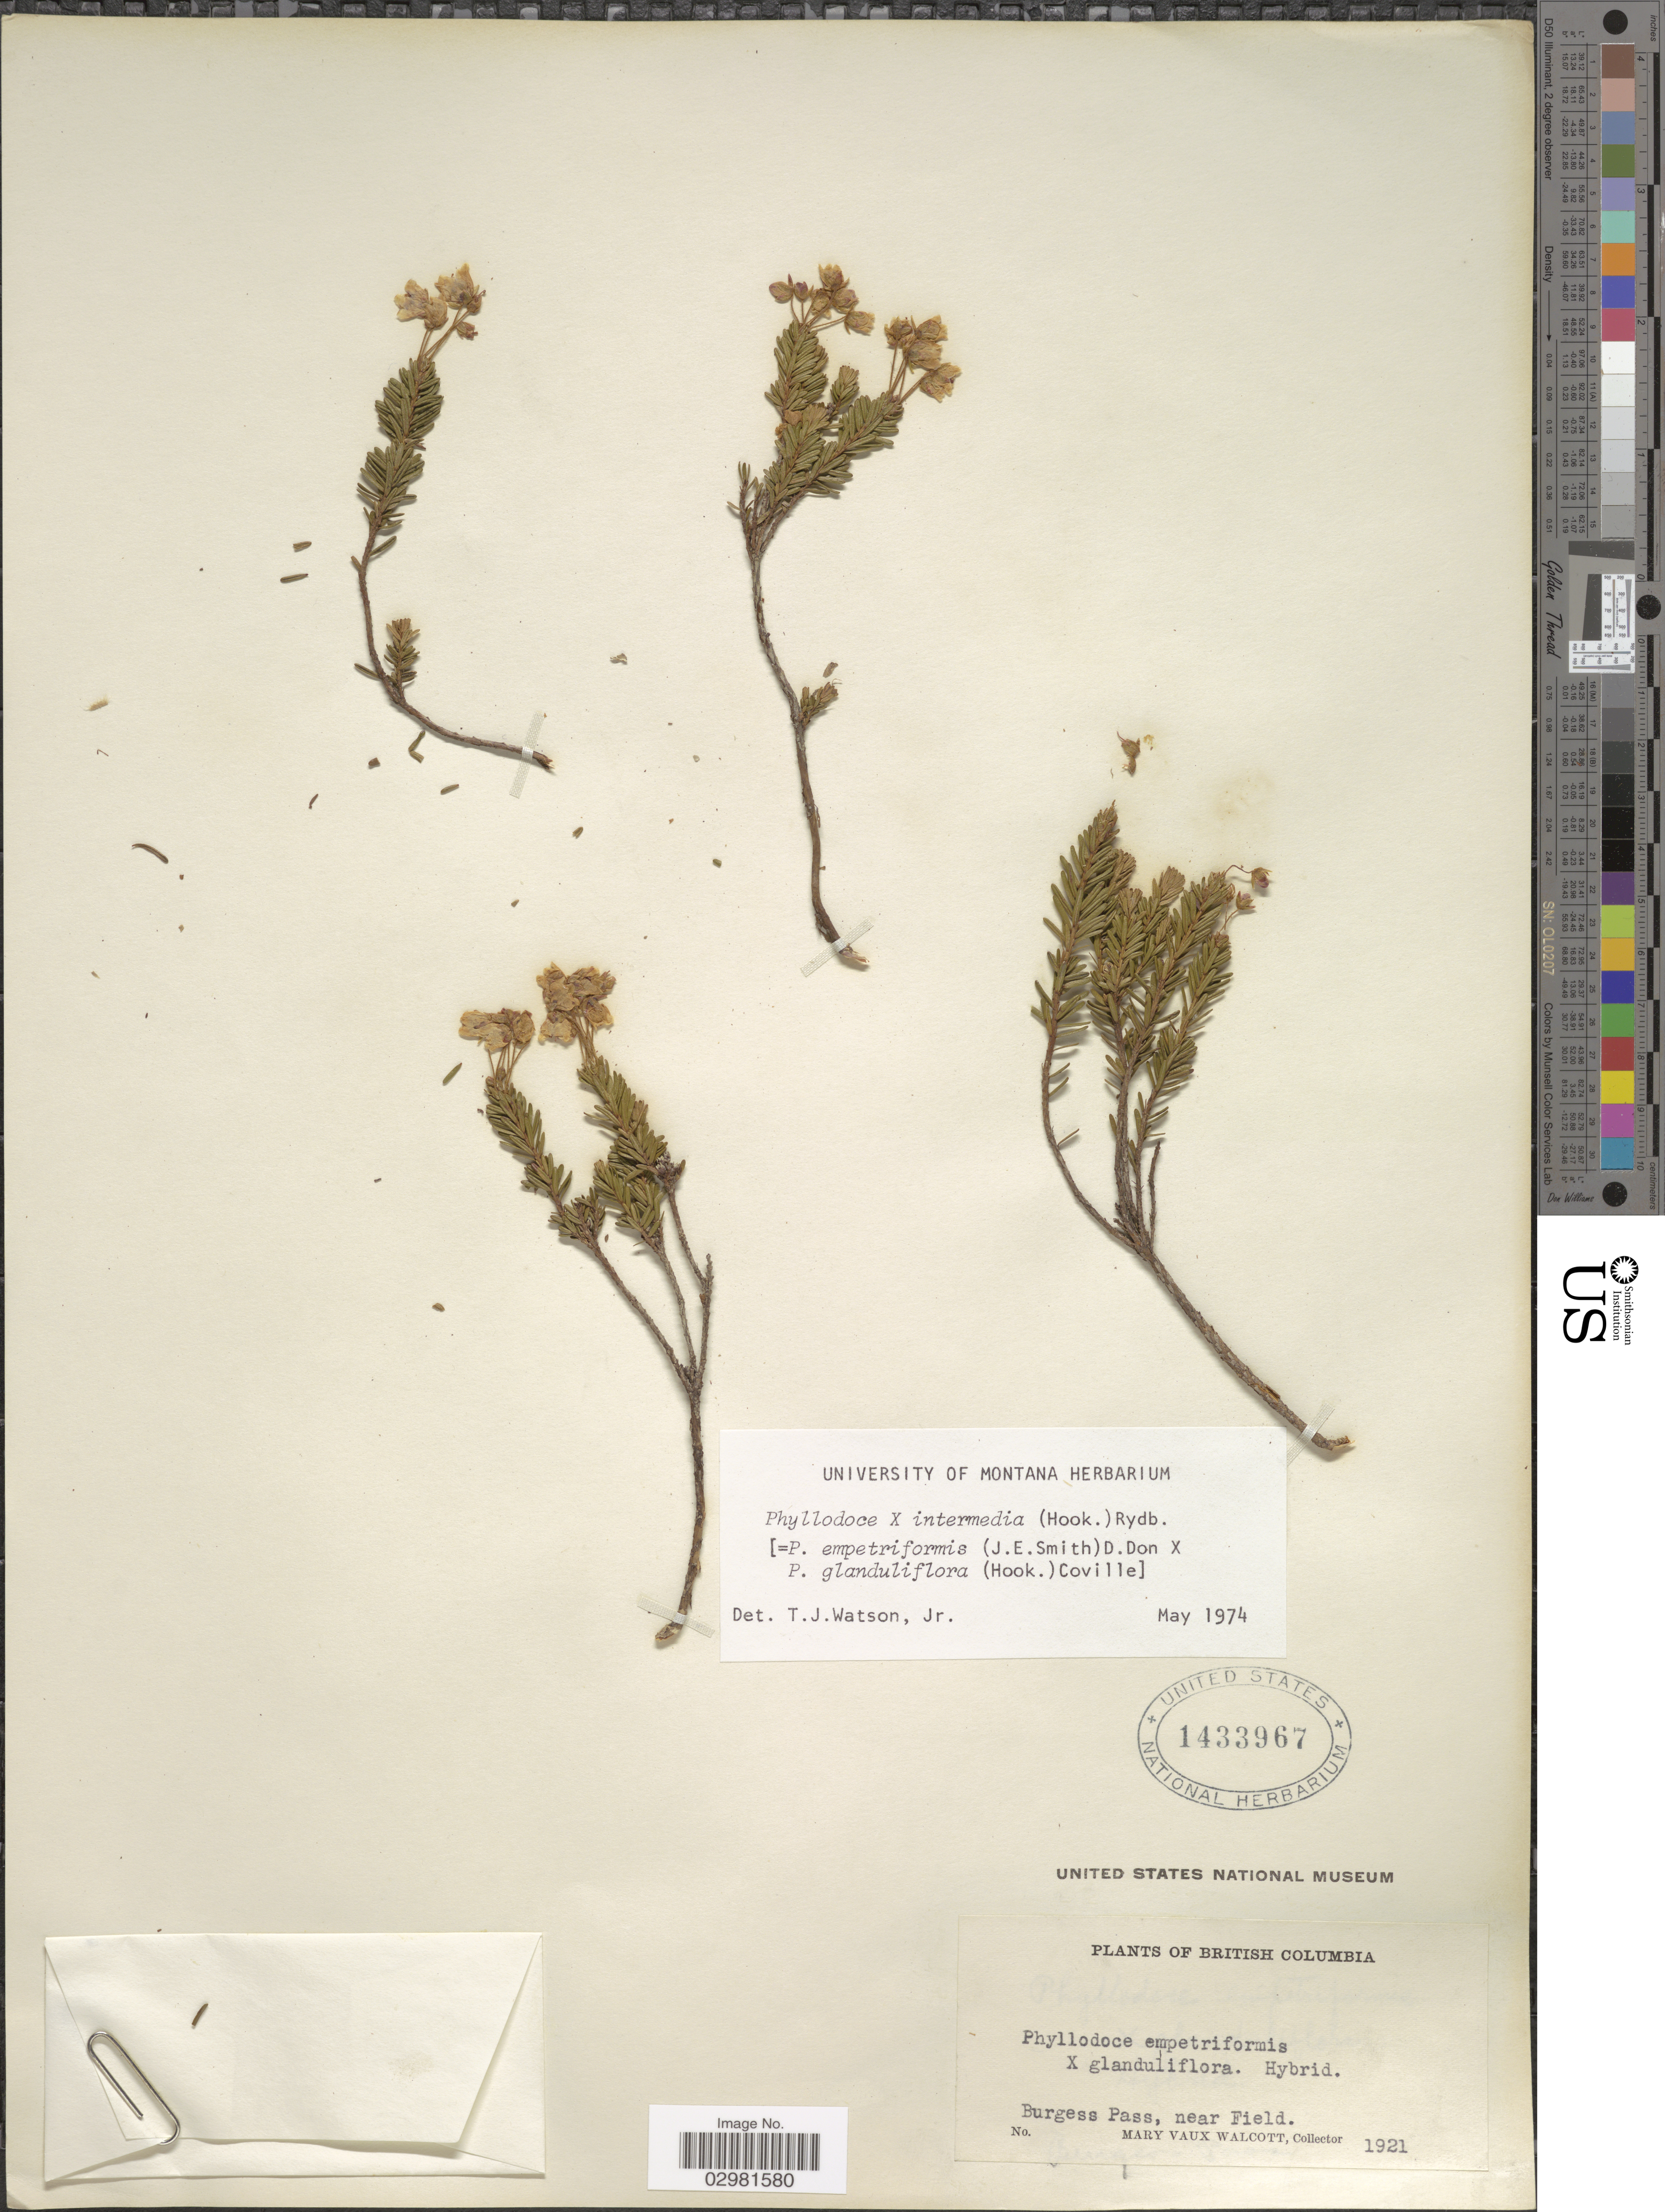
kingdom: Plantae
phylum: Tracheophyta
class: Magnoliopsida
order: Ericales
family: Ericaceae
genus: Phyllodoce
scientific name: Phyllodoce intermedia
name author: (Hook.) Rydb.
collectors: M. Walcott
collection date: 1921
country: Canada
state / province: British Columbia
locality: Burgess Pass, near Field.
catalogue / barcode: US 1433967